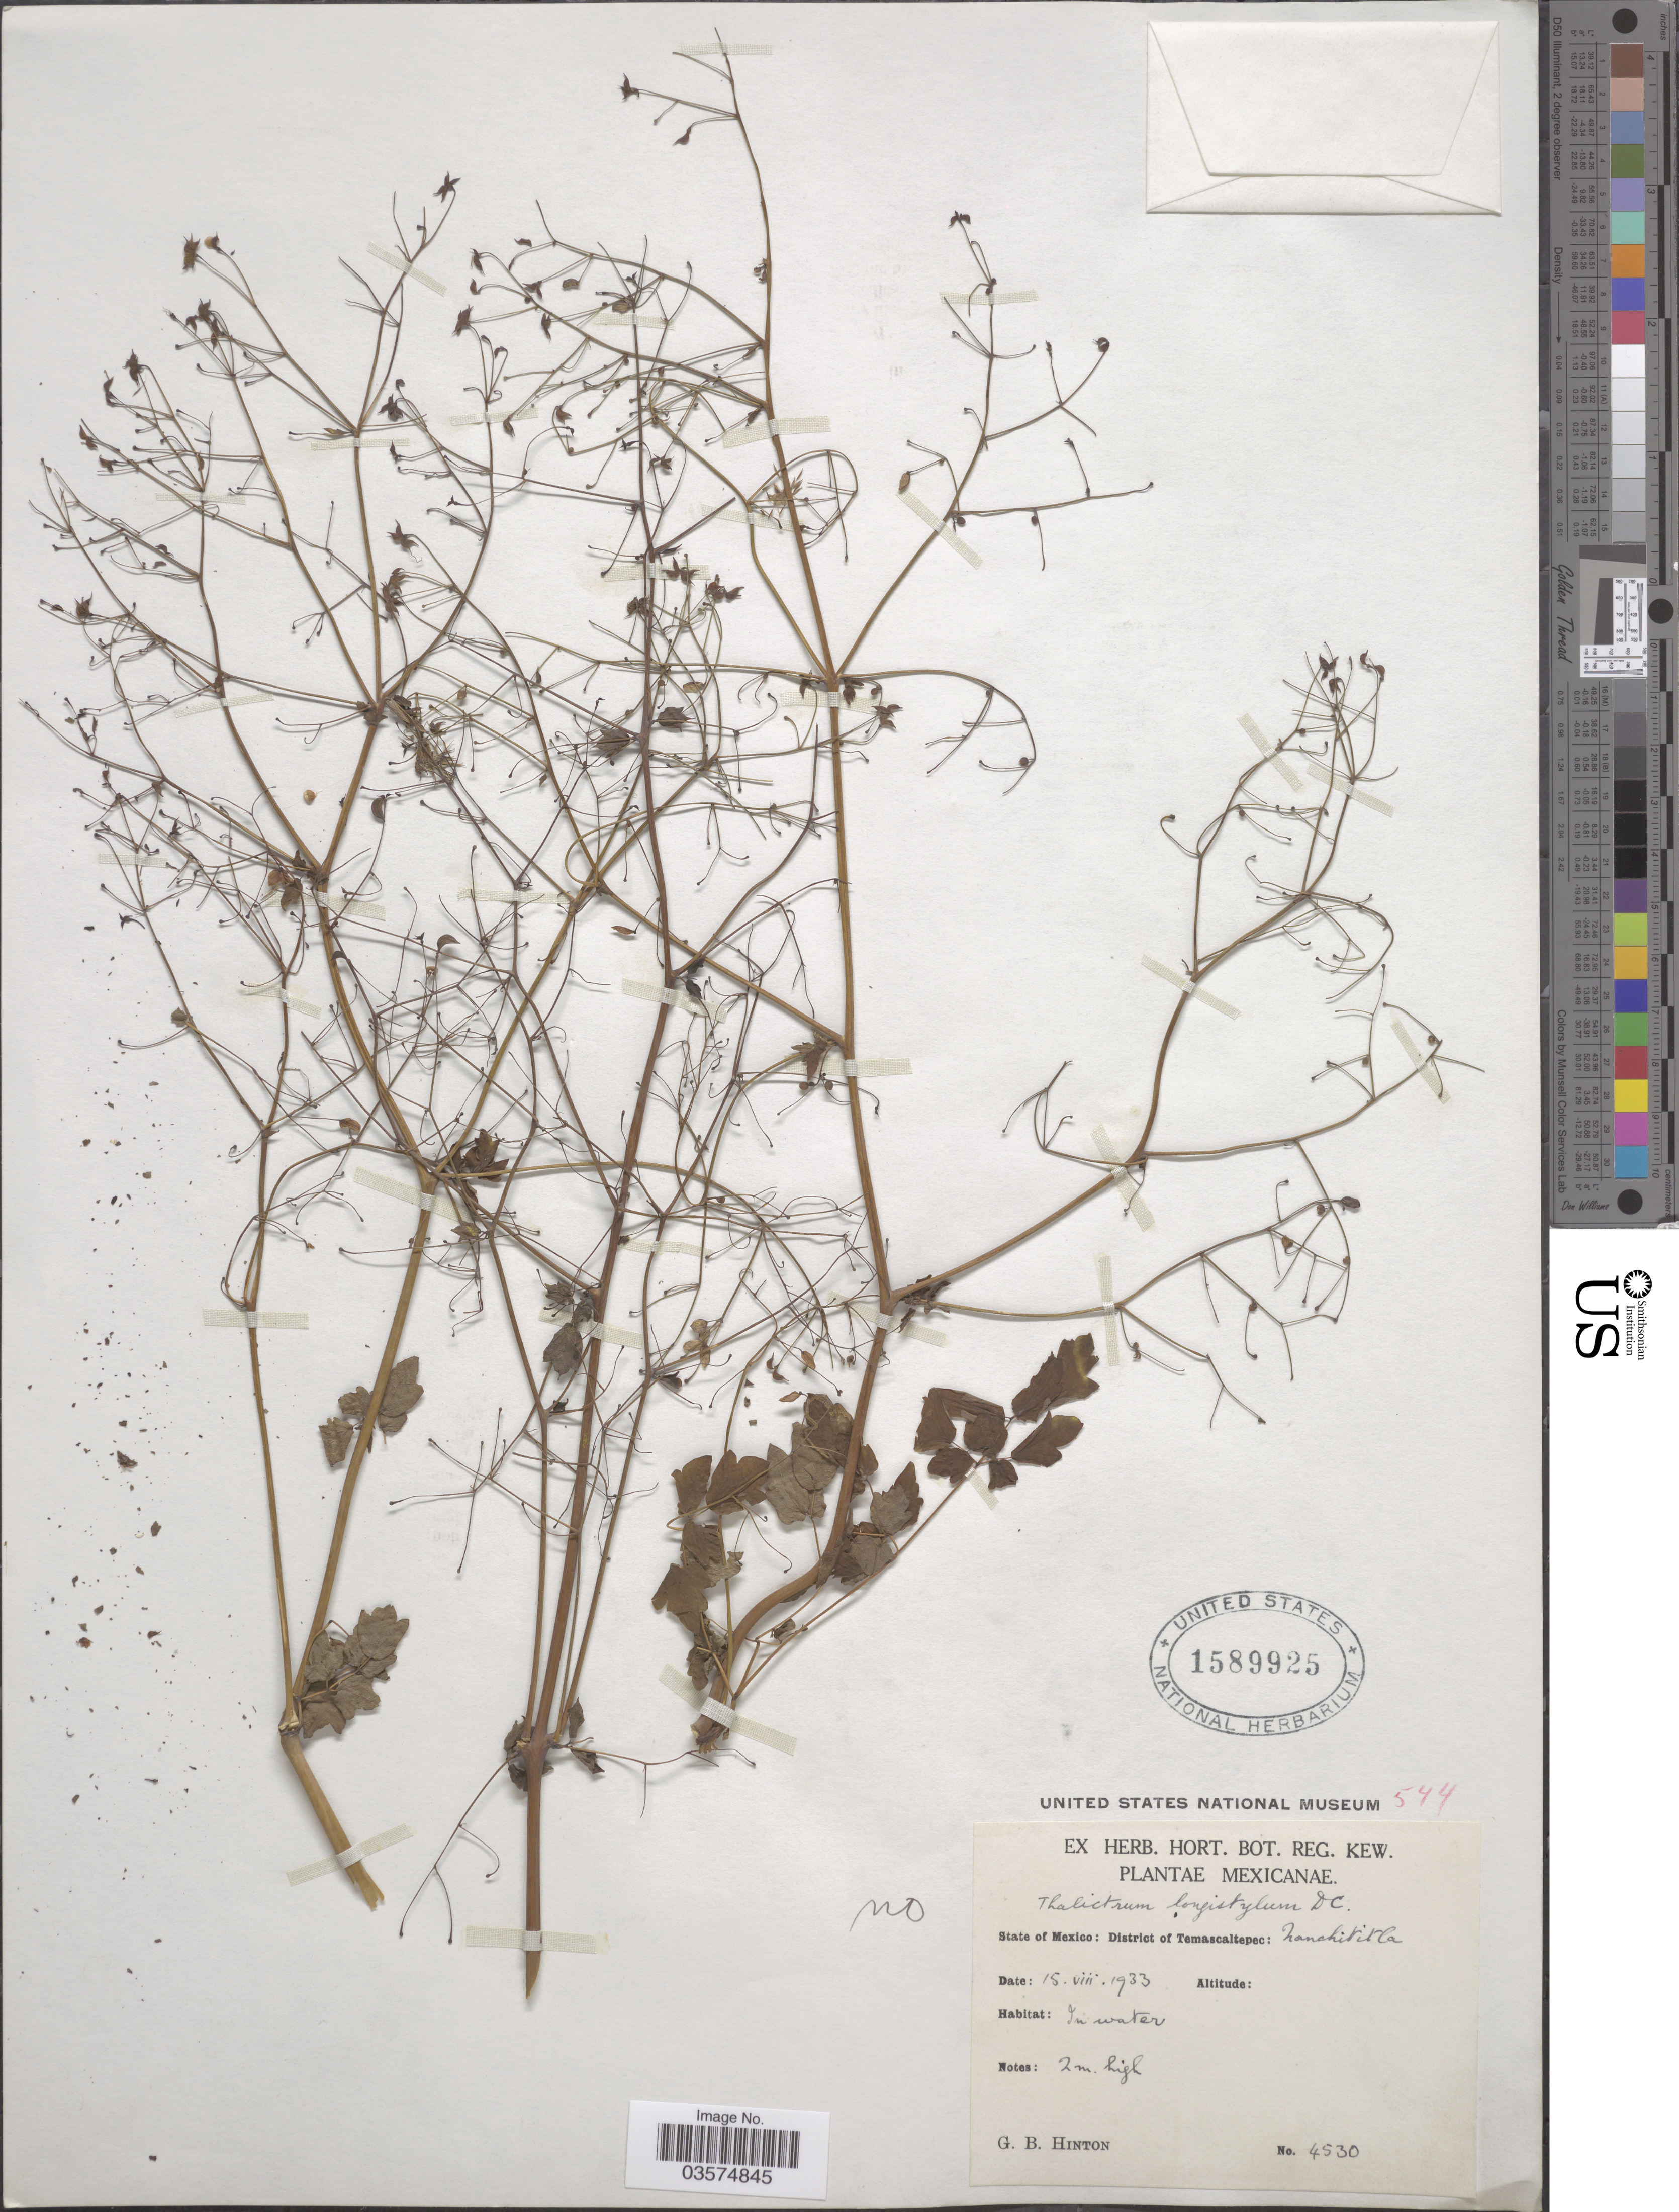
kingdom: Plantae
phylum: Tracheophyta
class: Magnoliopsida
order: Ranunculales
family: Ranunculaceae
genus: Thalictrum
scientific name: Thalictrum longistylum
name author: DC.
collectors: G. B. Hinton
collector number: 4530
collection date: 1933-08-15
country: Mexico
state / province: México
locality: District of Temascaltepec. Nanchititla.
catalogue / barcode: US 1589925